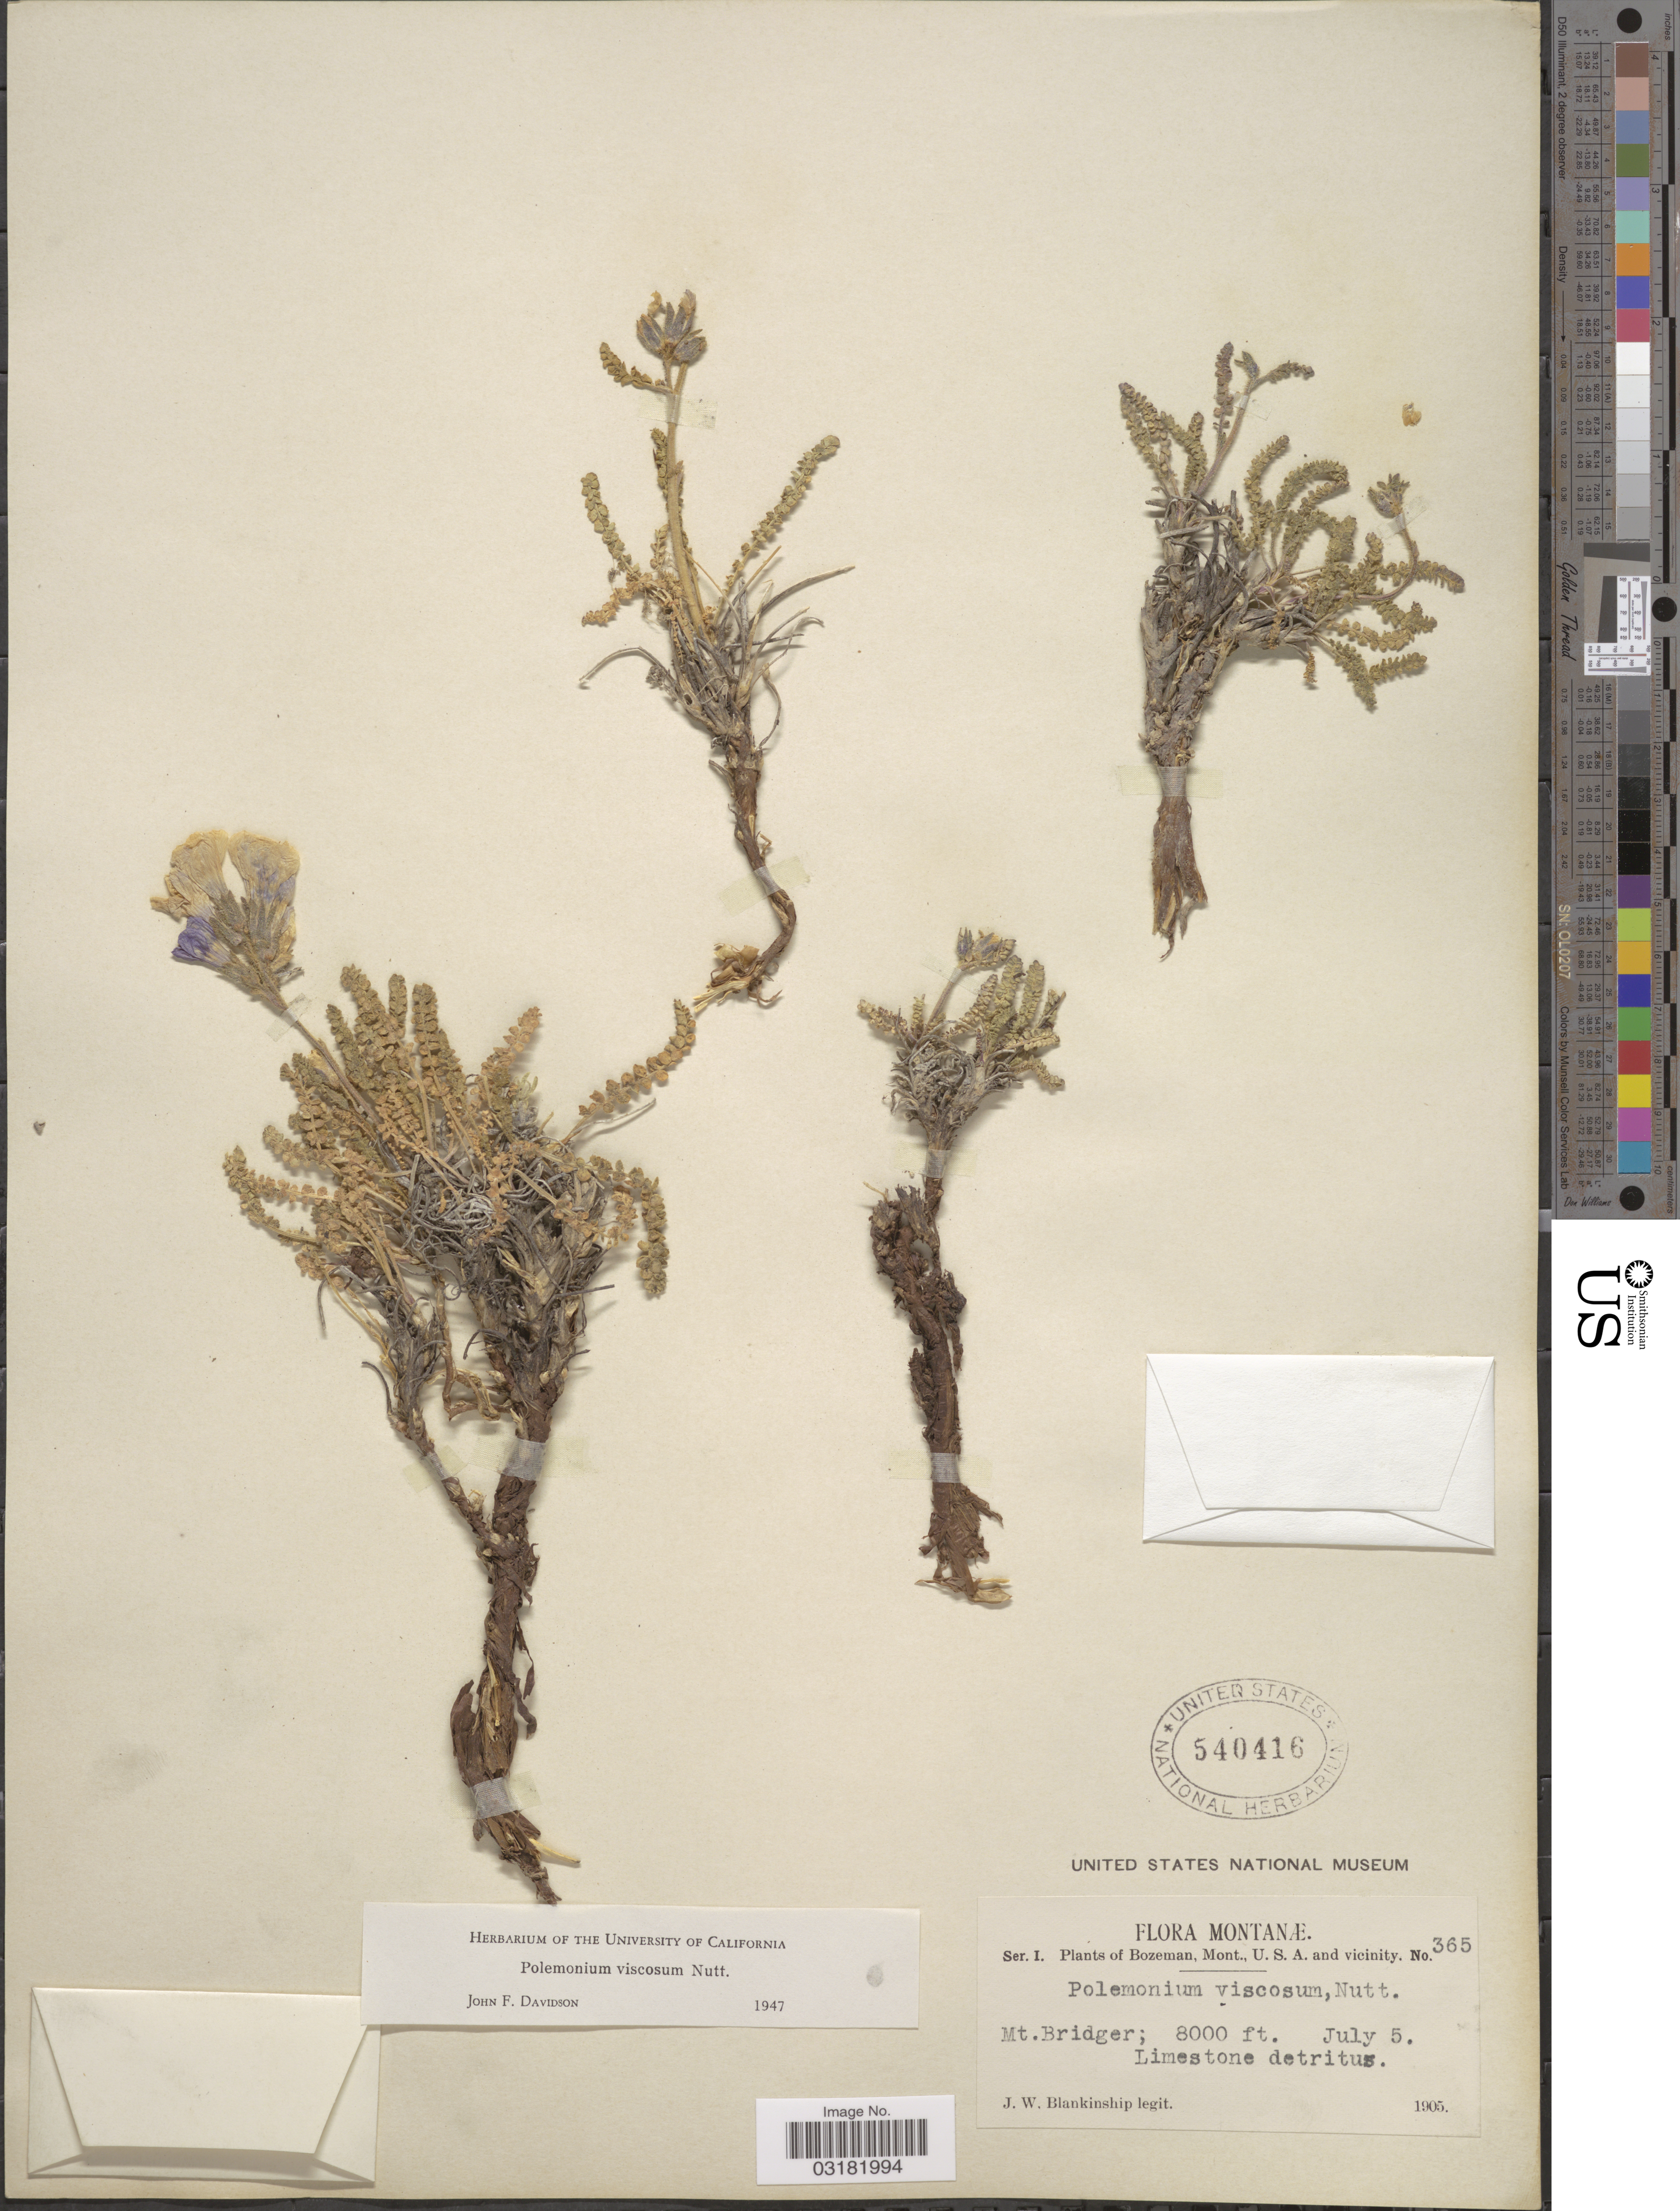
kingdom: Plantae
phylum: Tracheophyta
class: Magnoliopsida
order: Ericales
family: Polemoniaceae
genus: Polemonium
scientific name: Polemonium viscosum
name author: Nutt.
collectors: J. W. Blankinship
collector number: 365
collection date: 1905-07-05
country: United States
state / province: Montana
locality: Mt. Bridger.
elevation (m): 2438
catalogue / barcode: US 540416